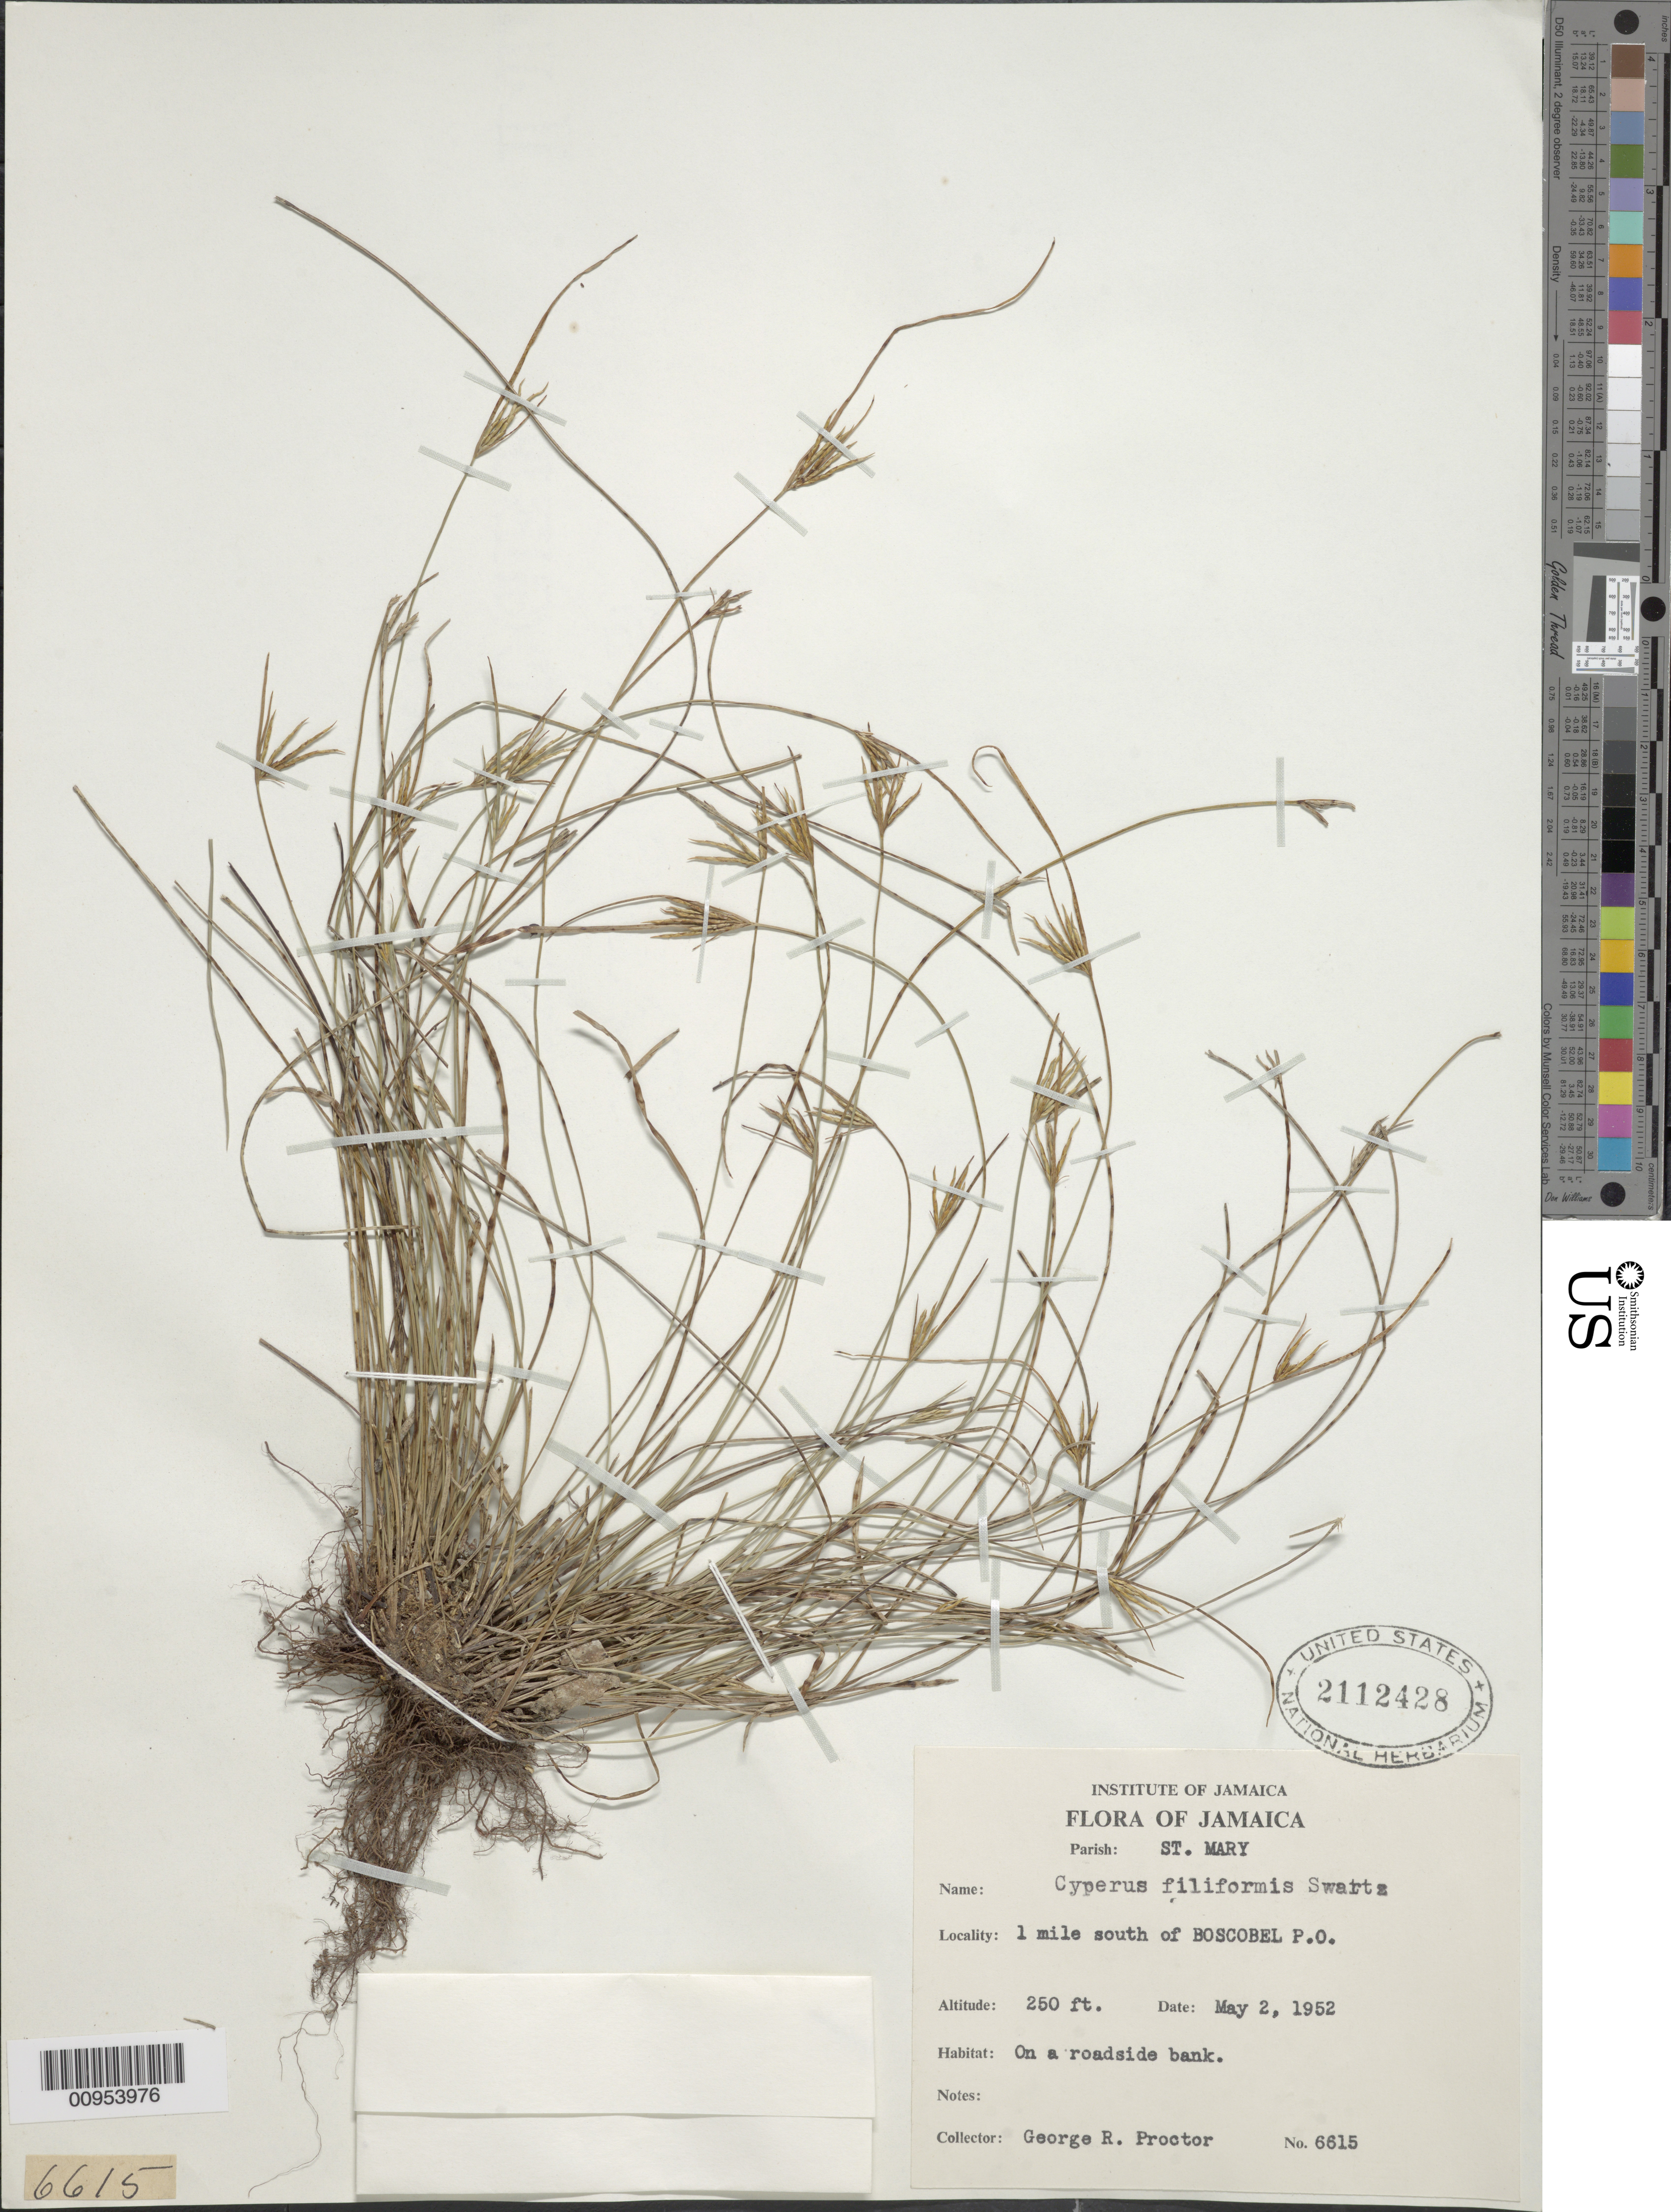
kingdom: Plantae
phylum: Tracheophyta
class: Liliopsida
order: Poales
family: Cyperaceae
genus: Cyperus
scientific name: Cyperus filiformis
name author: Sw.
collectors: G. R. Proctor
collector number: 6615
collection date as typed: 02 May 1952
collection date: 1952-05-02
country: Jamaica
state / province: Saint Mary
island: Jamaica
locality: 1 mile S of Boscobel P.O.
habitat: On a roadside bank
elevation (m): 76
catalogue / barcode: US 2112428